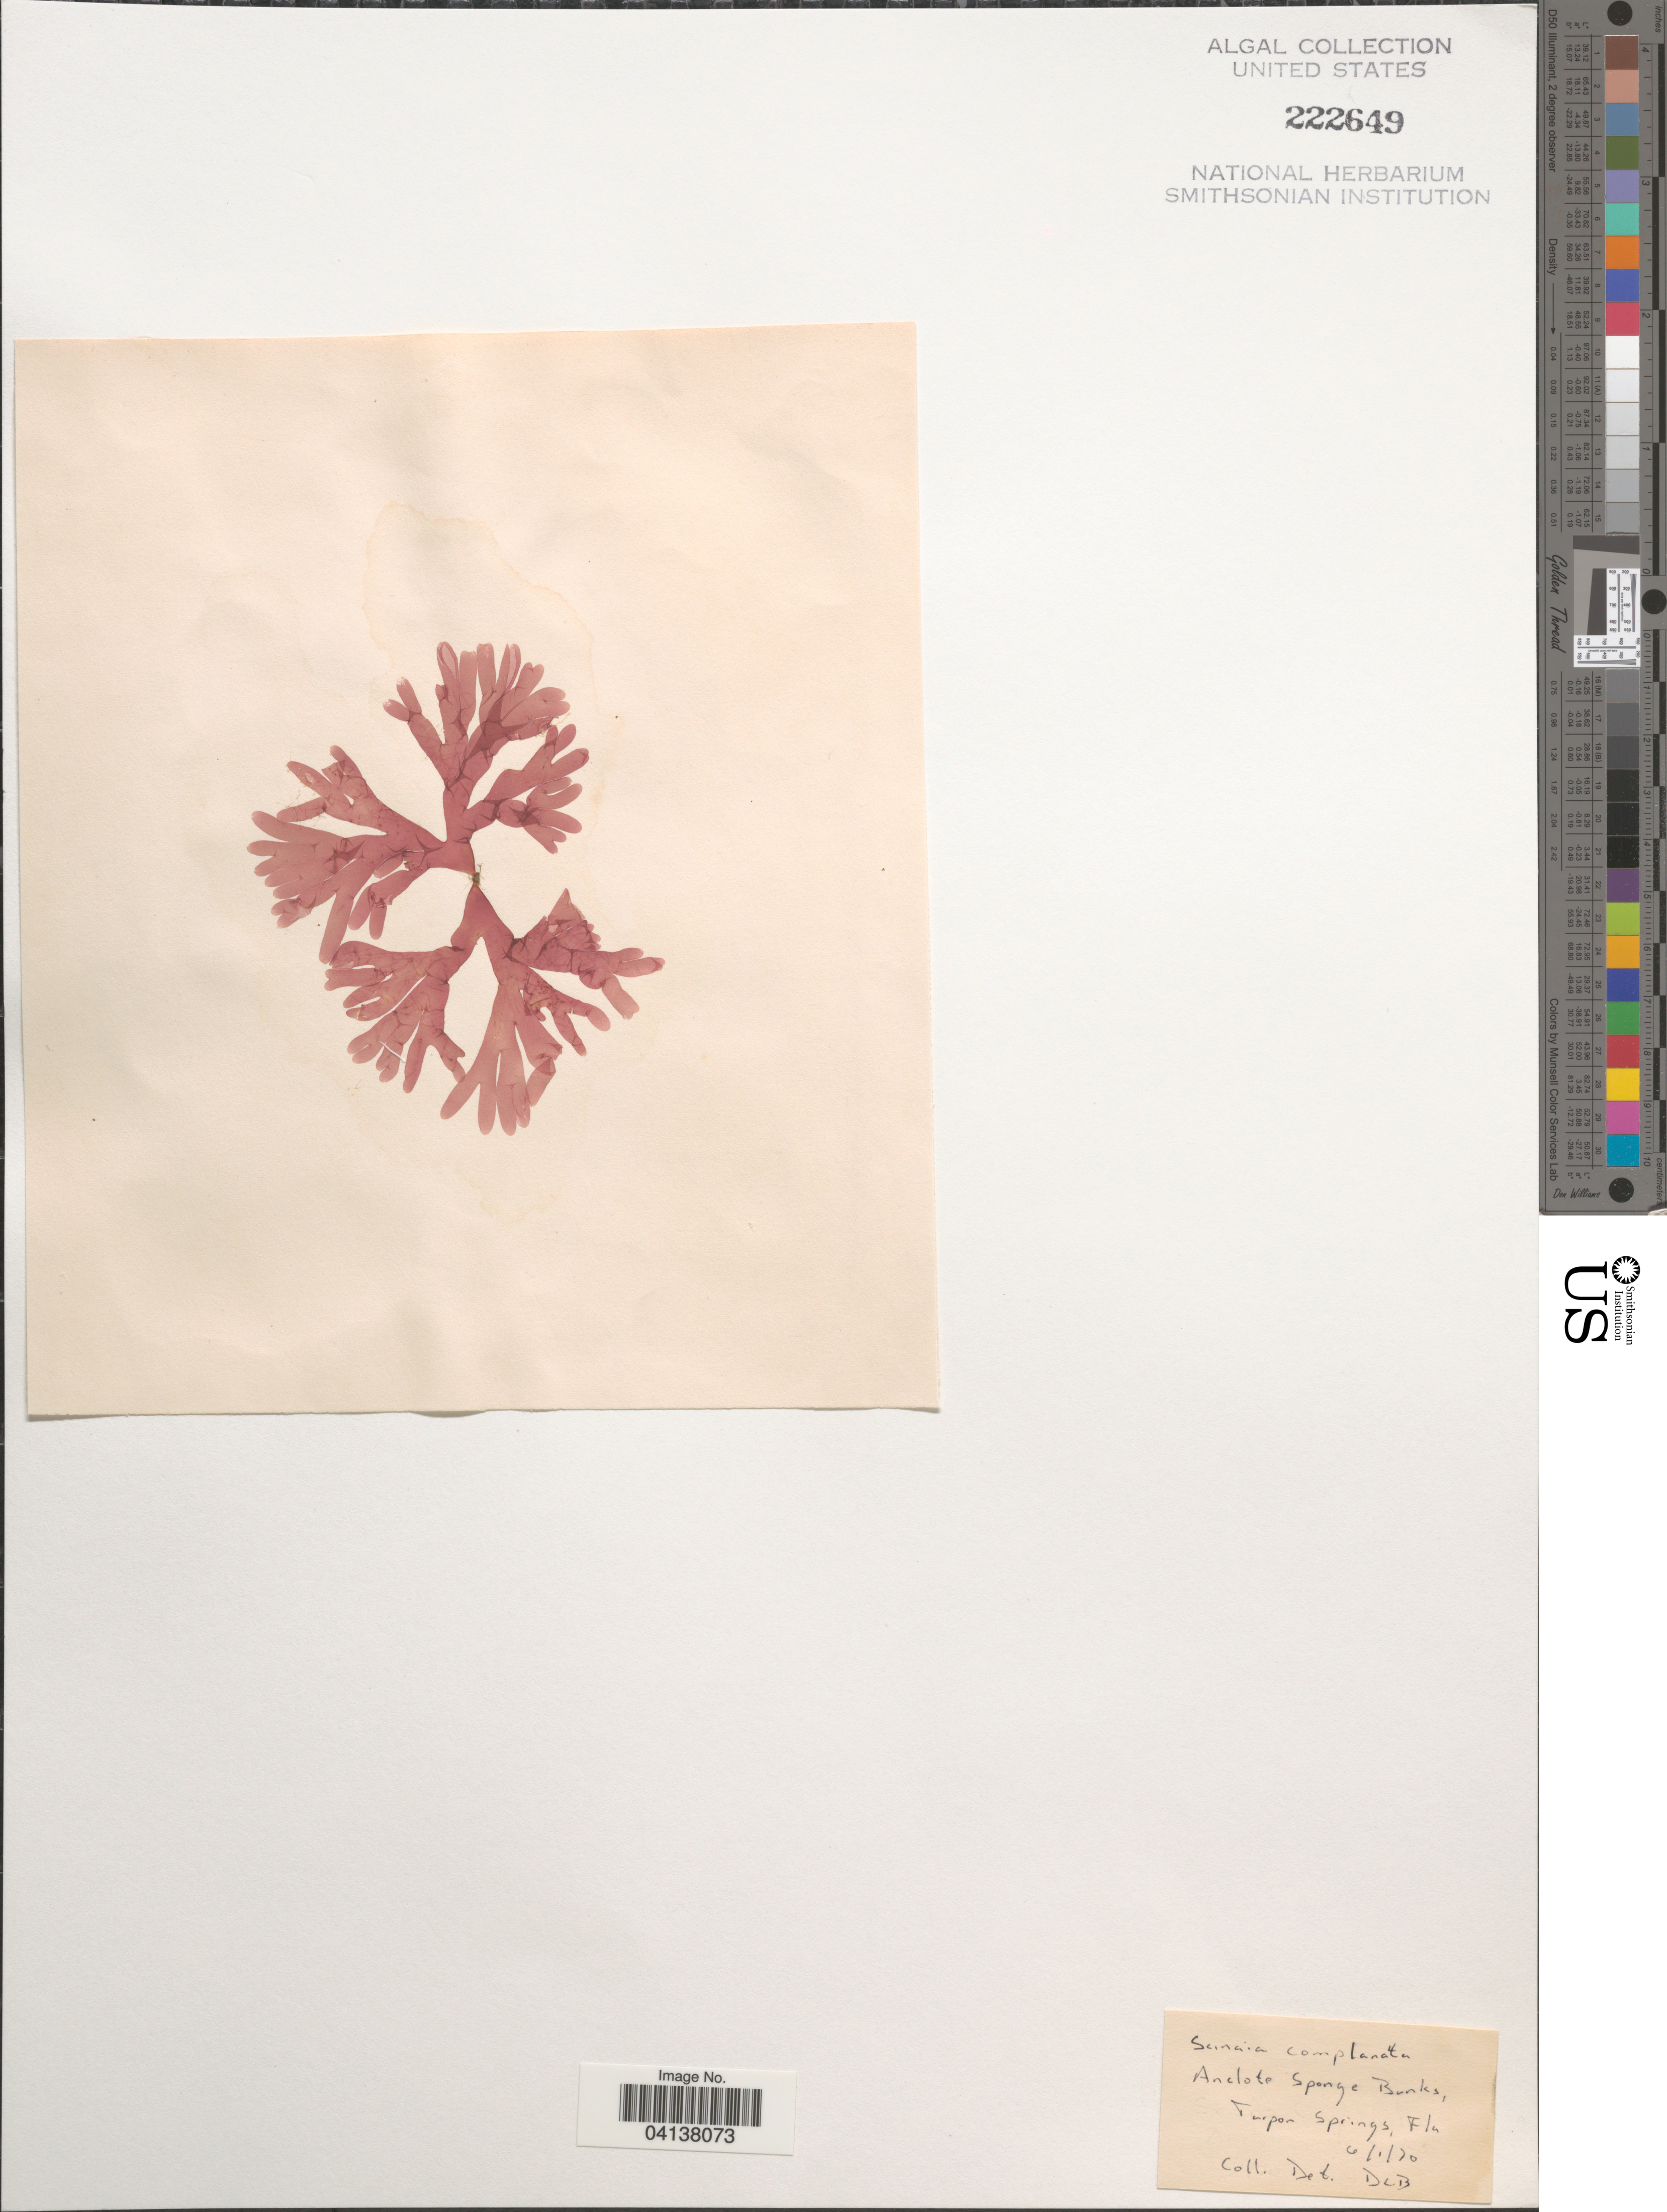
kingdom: Plantae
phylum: Rhodophyta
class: Florideophyceae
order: Nemaliales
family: Scinaiaceae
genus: Scinaia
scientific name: Scinaia complanata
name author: (Collins in Collins et al.) Cotton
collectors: D. L. B.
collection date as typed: Transcribed d/m/y: 1/6/70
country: United States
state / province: Florida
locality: Anclote Sponge Banks, Turpon Springs.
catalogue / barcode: US 222649